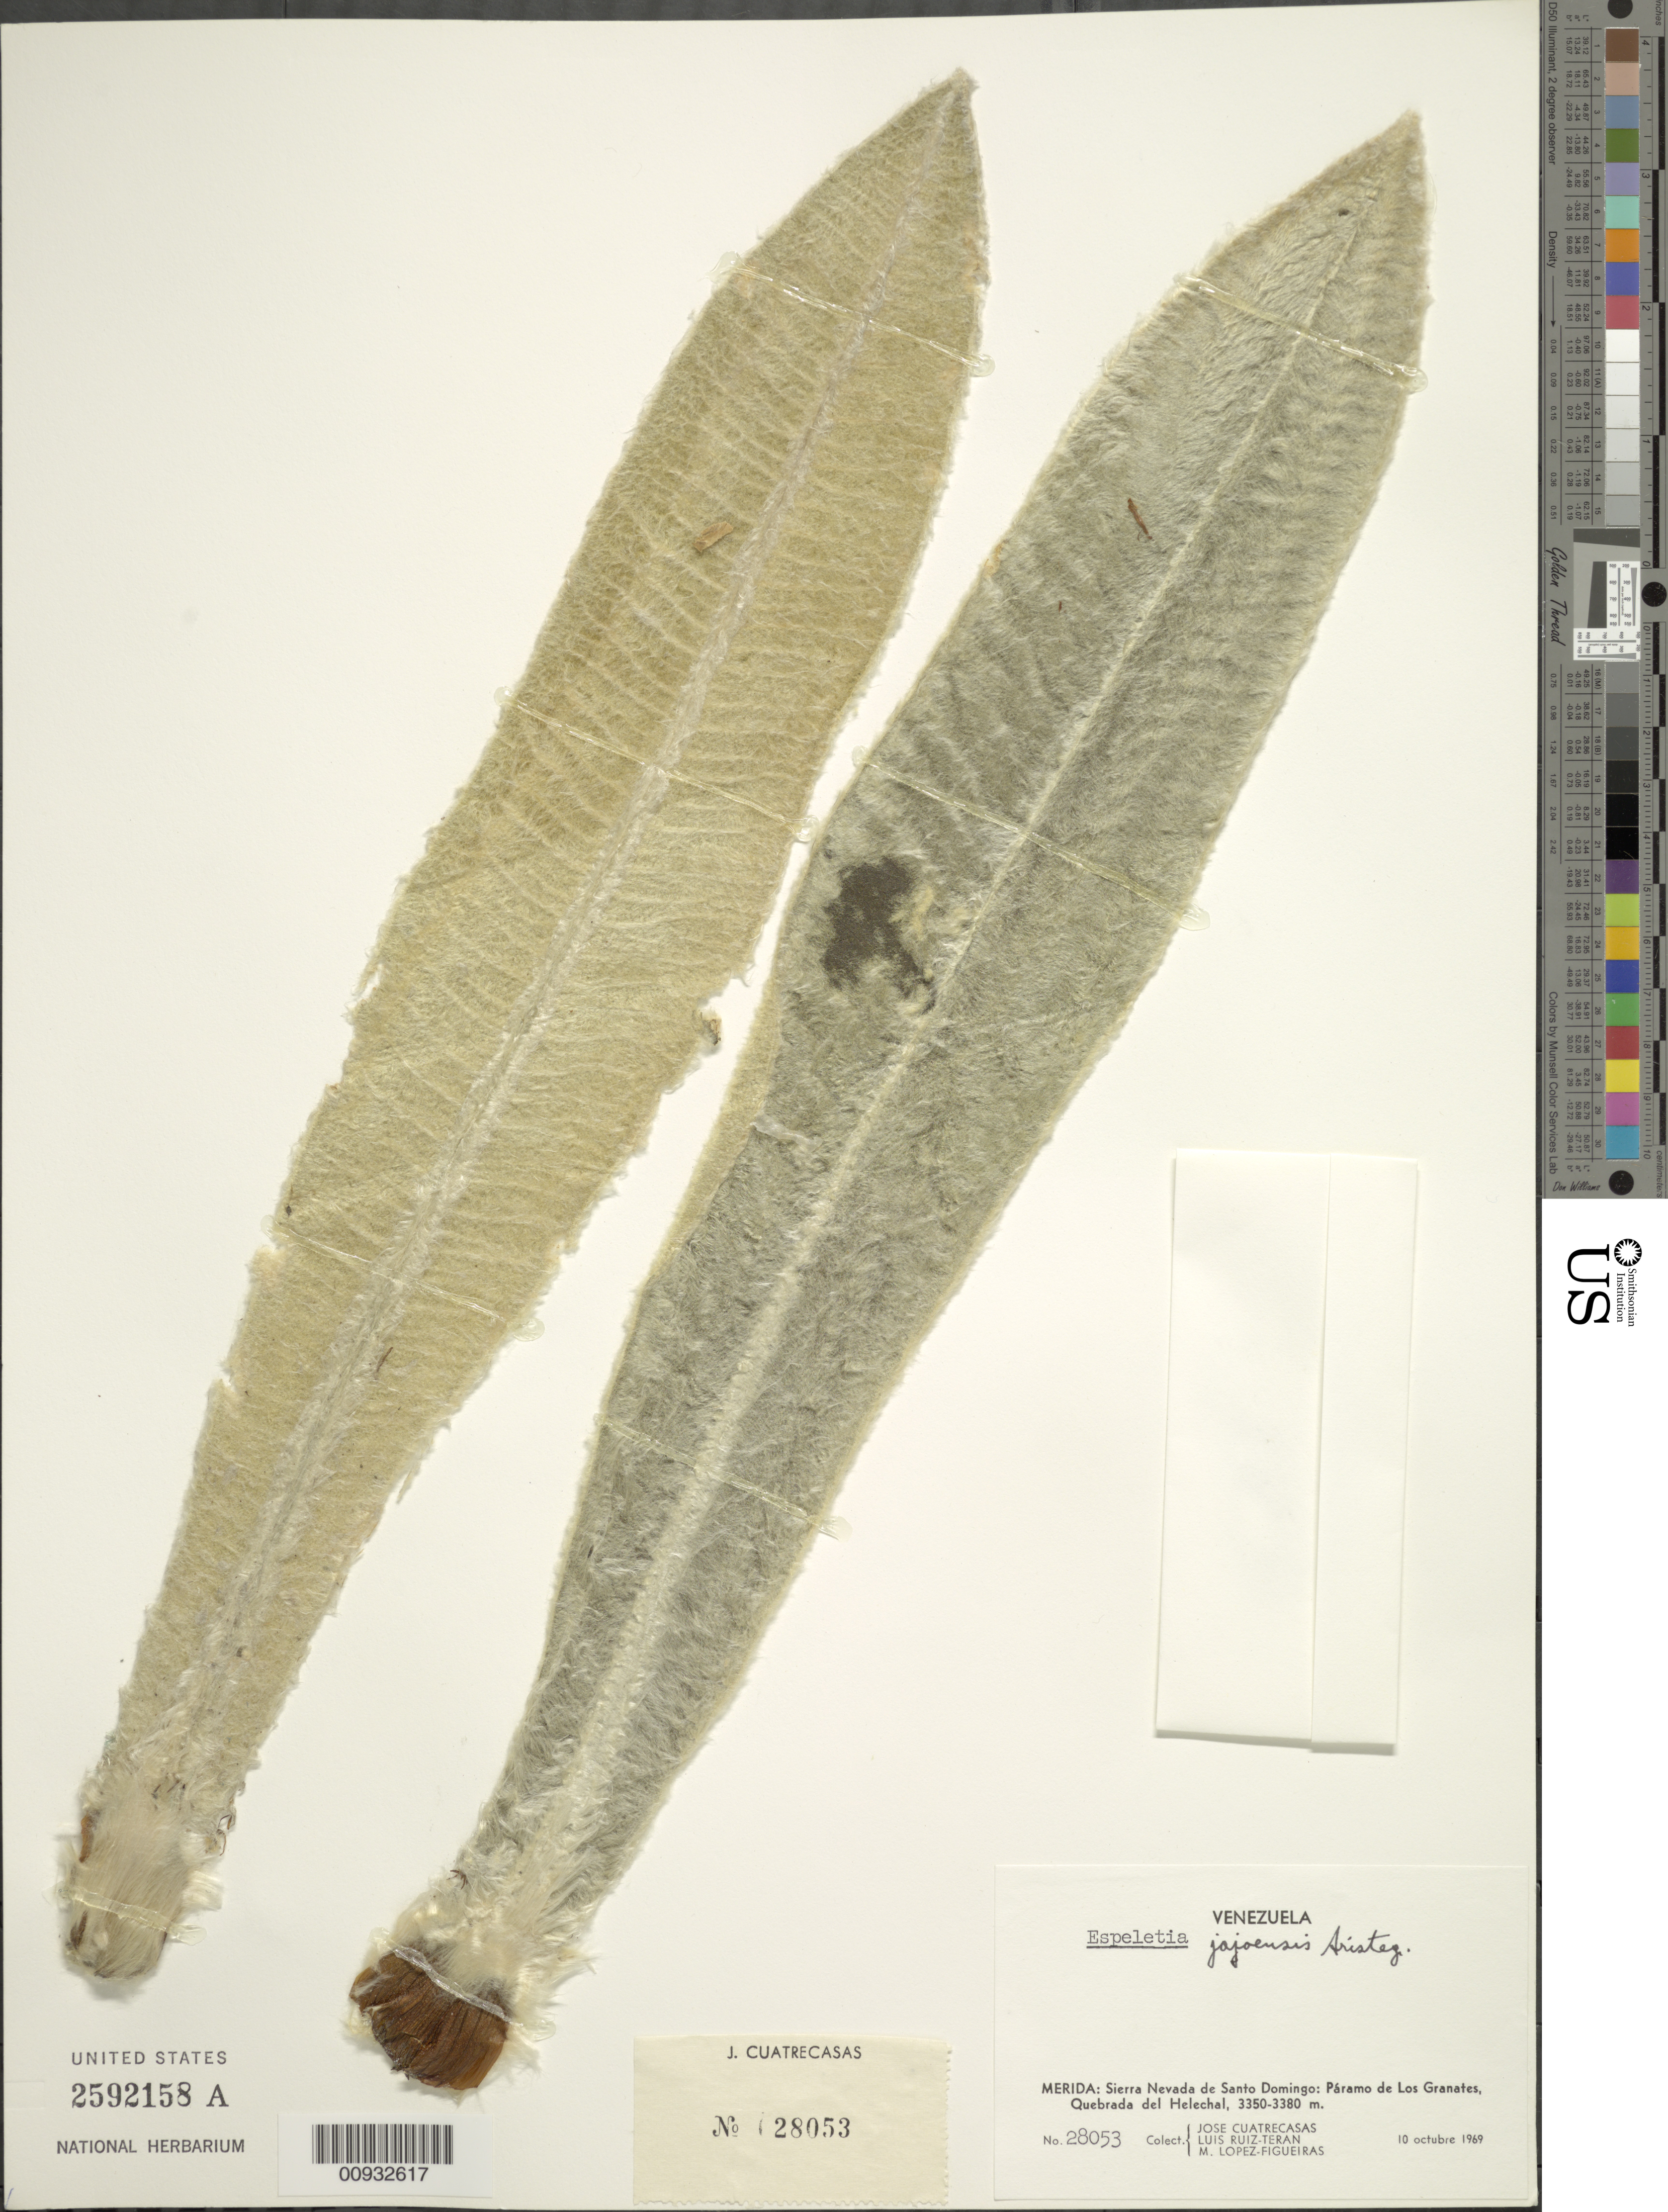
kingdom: Plantae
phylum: Tracheophyta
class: Magnoliopsida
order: Asterales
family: Asteraceae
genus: Espeletia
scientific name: Espeletia jajoensis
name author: Aristeg.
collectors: J. Cuatrecasas, L. E. Ruíz-Terán & M. López Figueiras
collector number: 28053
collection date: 1969-10-10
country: Venezuela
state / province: Mérida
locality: Sierra Nevada de Santo Domingo, Paramo de Los Granates: Loma de Paja, Quebrada Azul.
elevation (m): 3350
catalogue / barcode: US 2592158A